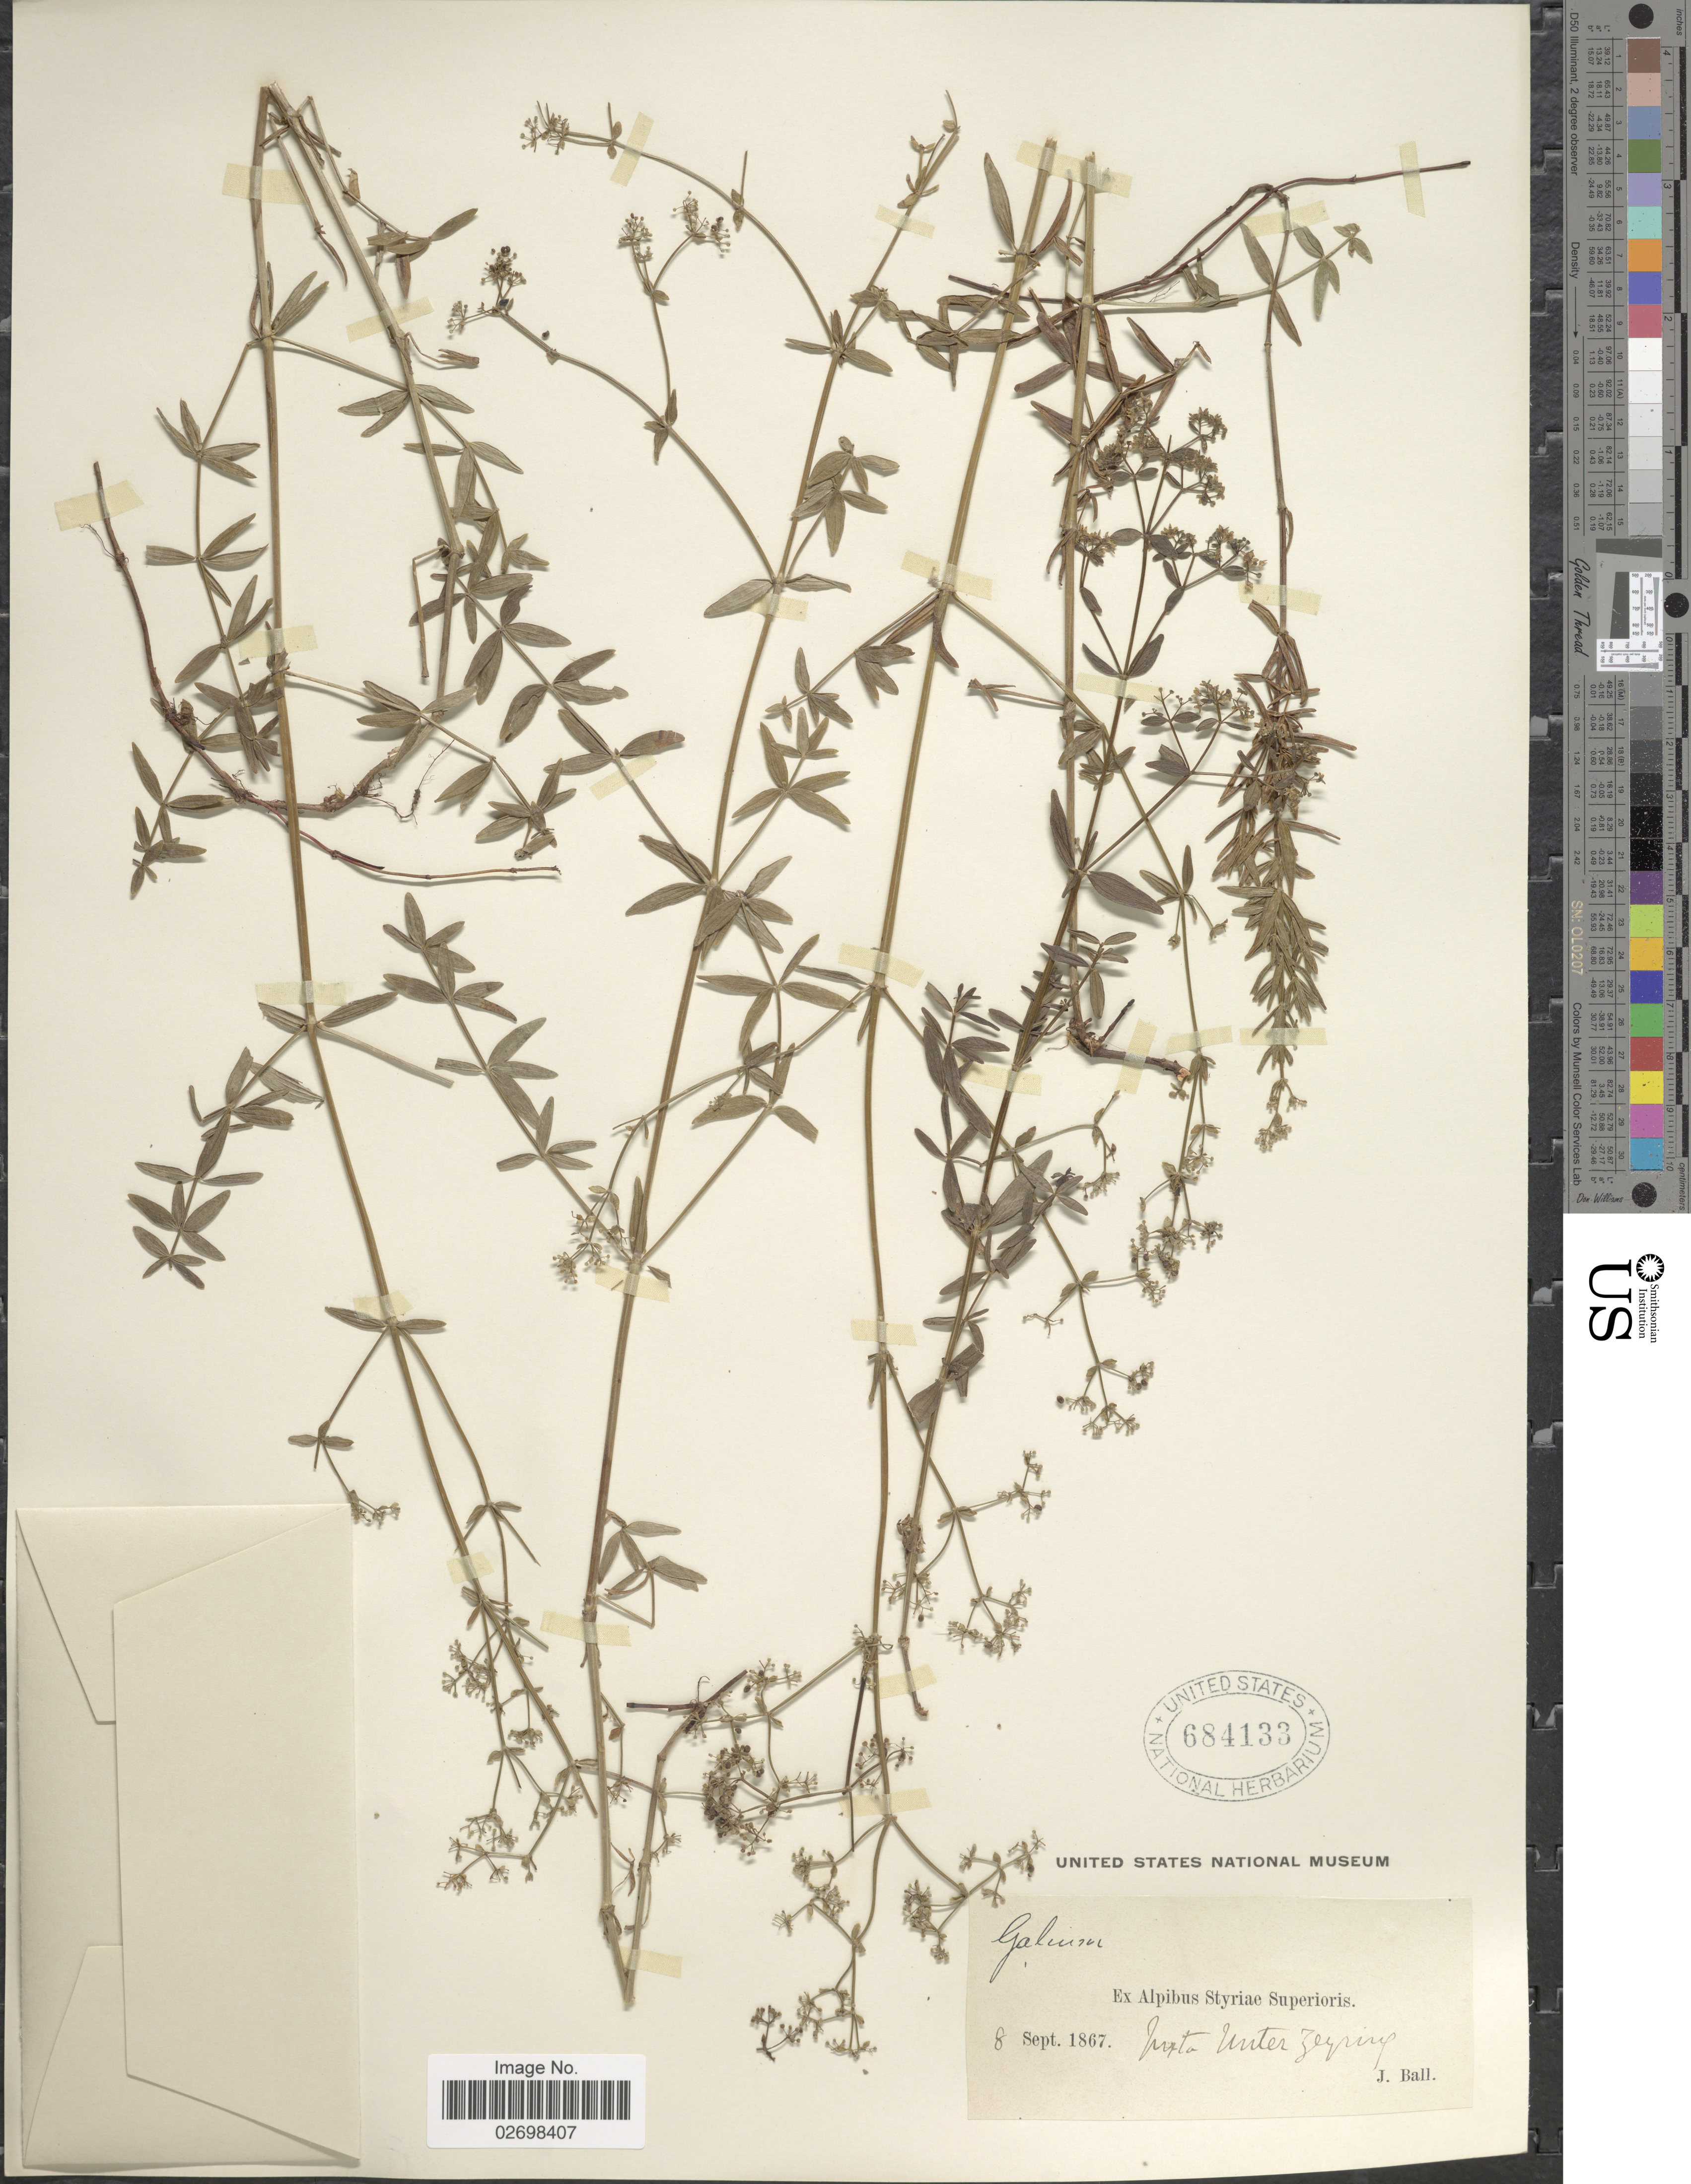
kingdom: Plantae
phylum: Tracheophyta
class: Magnoliopsida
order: Gentianales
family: Rubiaceae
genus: Galium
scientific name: Galium sp.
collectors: J. Ball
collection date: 1867-09-08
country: Austria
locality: Alpibus Styriae Superioris, Juxta Unter Zeyring [Seyring]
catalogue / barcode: US 684133